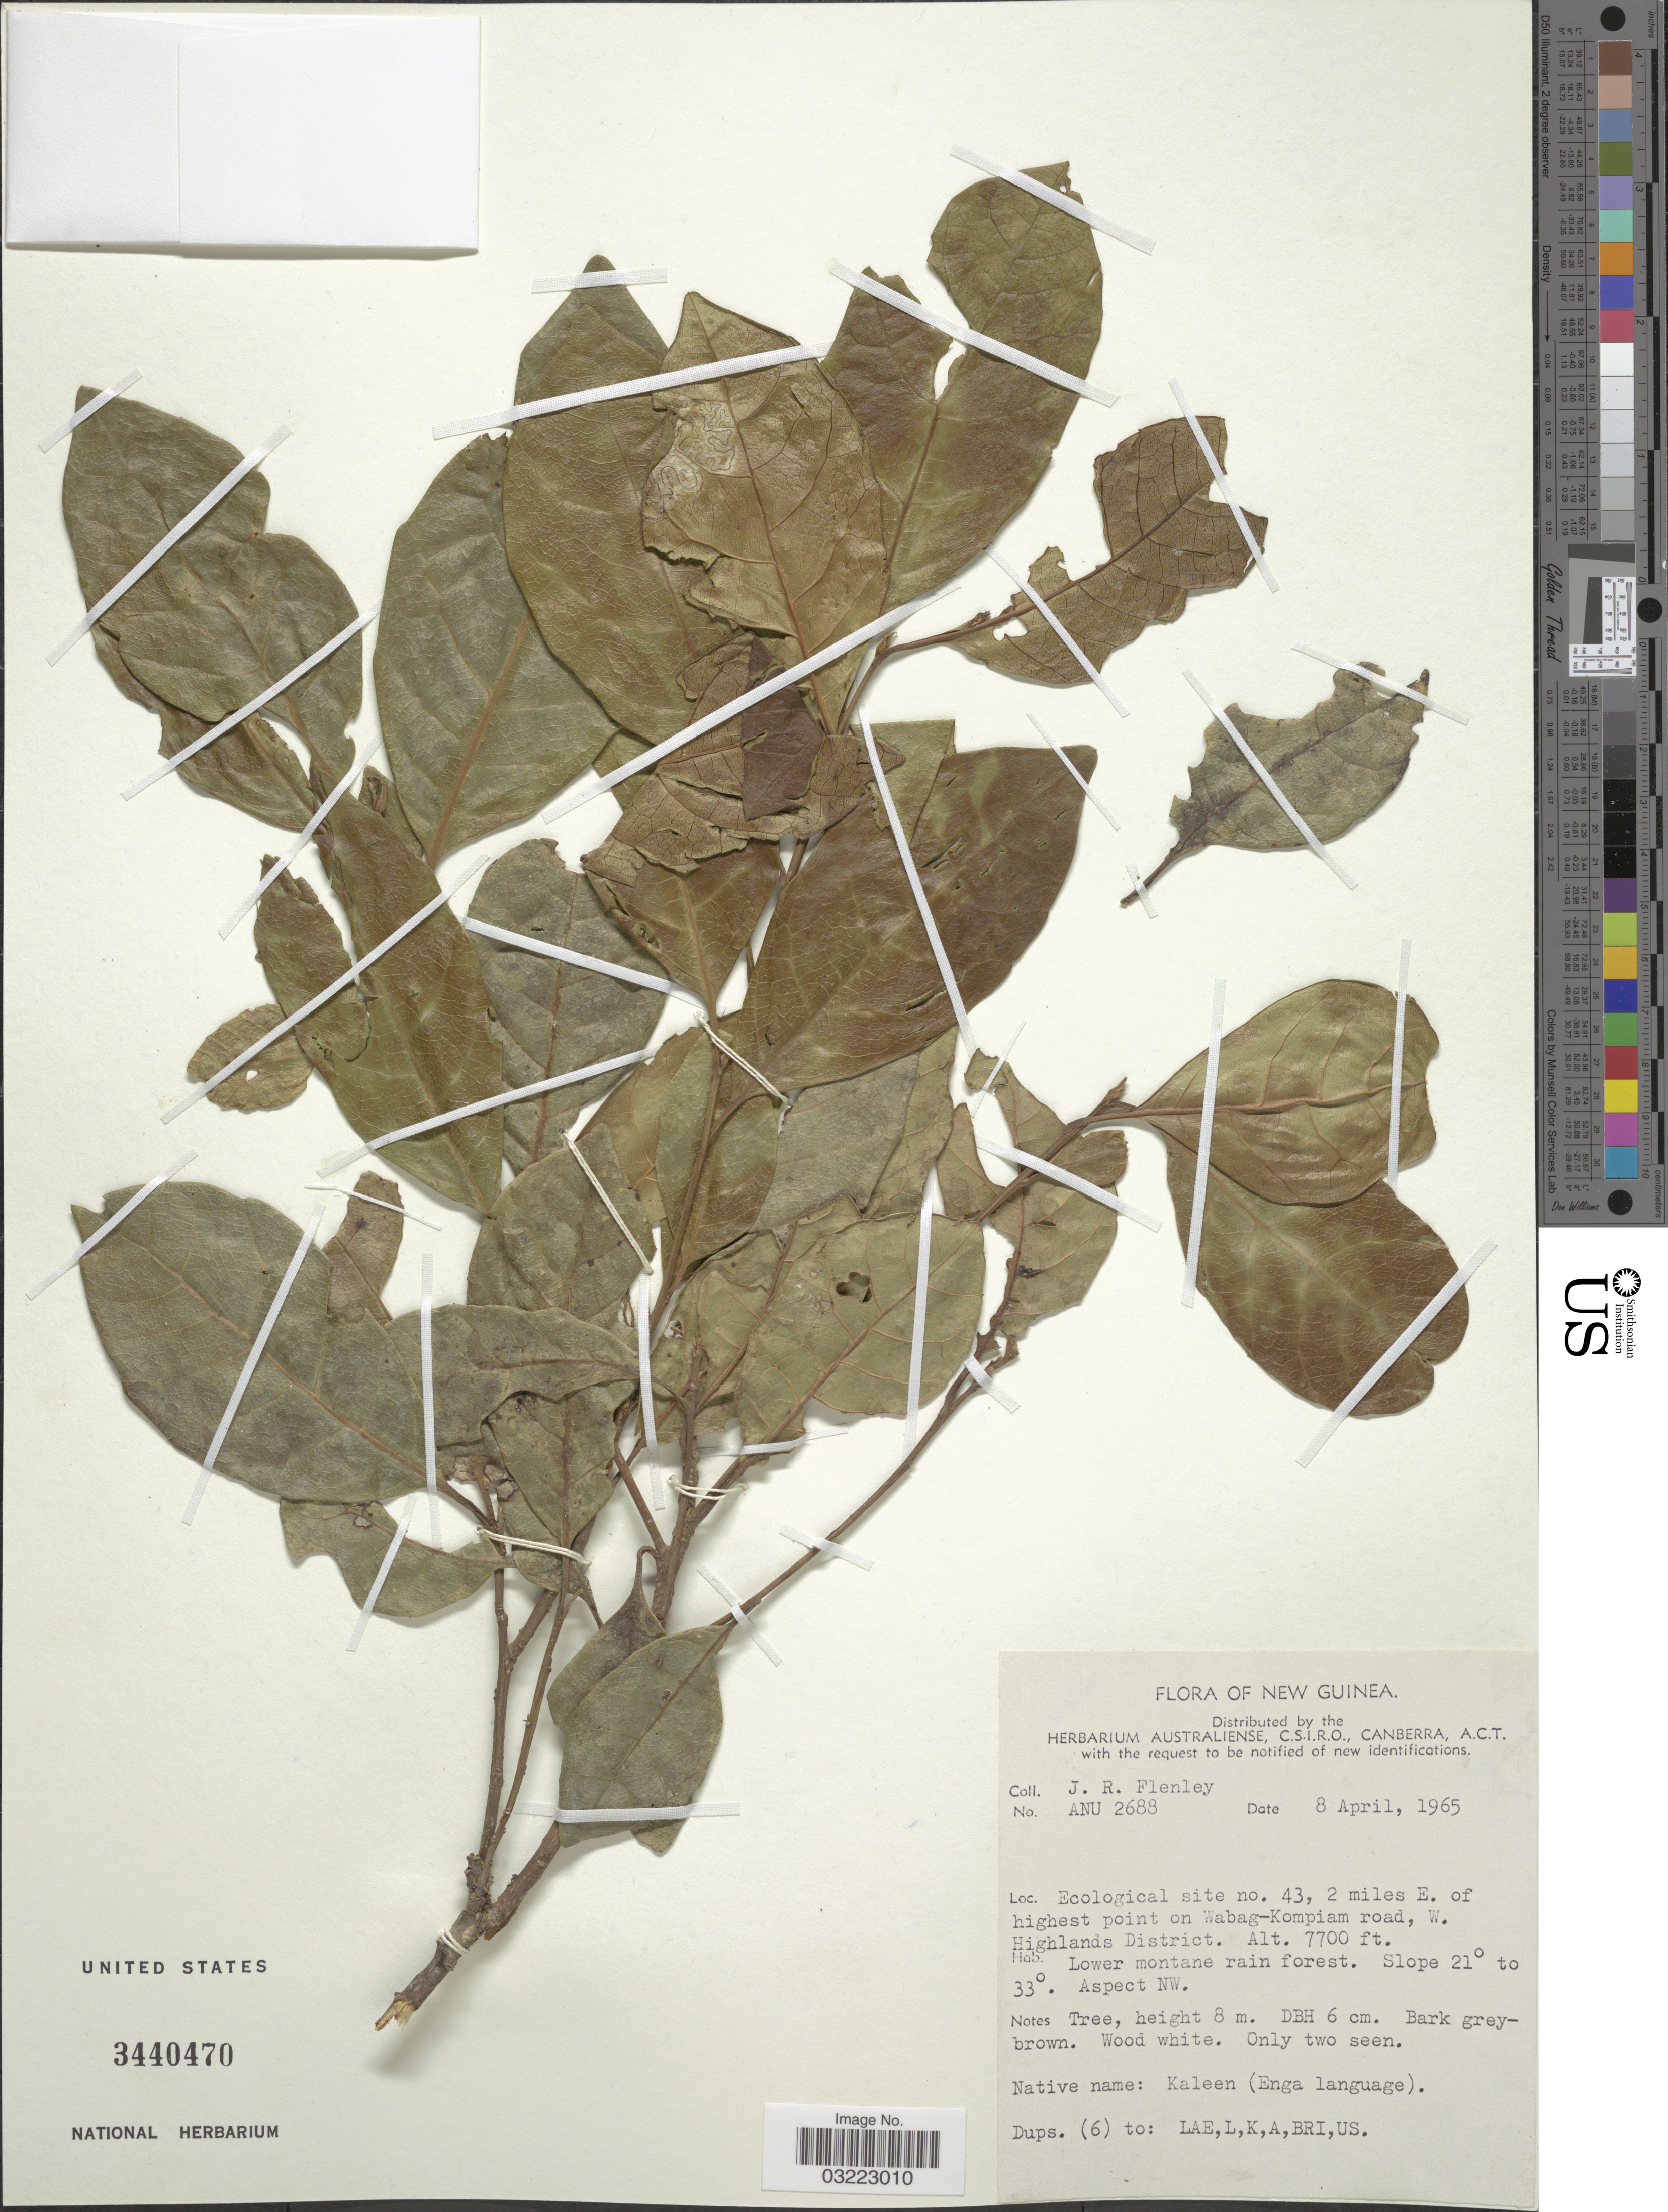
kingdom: Plantae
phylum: Tracheophyta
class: Magnoliopsida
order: Oxalidales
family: Elaeocarpaceae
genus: Dubouzetia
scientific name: Dubouzetia elegans var. novoguineensis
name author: (A.C. Sm.) Tirel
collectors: J. Flenley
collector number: ANU 2688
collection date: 1965-04-08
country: Papua New Guinea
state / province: Western Highlands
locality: New Guinea. Ecological site no. 43, 2 miles E. of highest point on Wabag-Kompiam road, W. Highlands District. Lower montane rain forest. Aspect NW.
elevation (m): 2347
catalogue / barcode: US 3440470